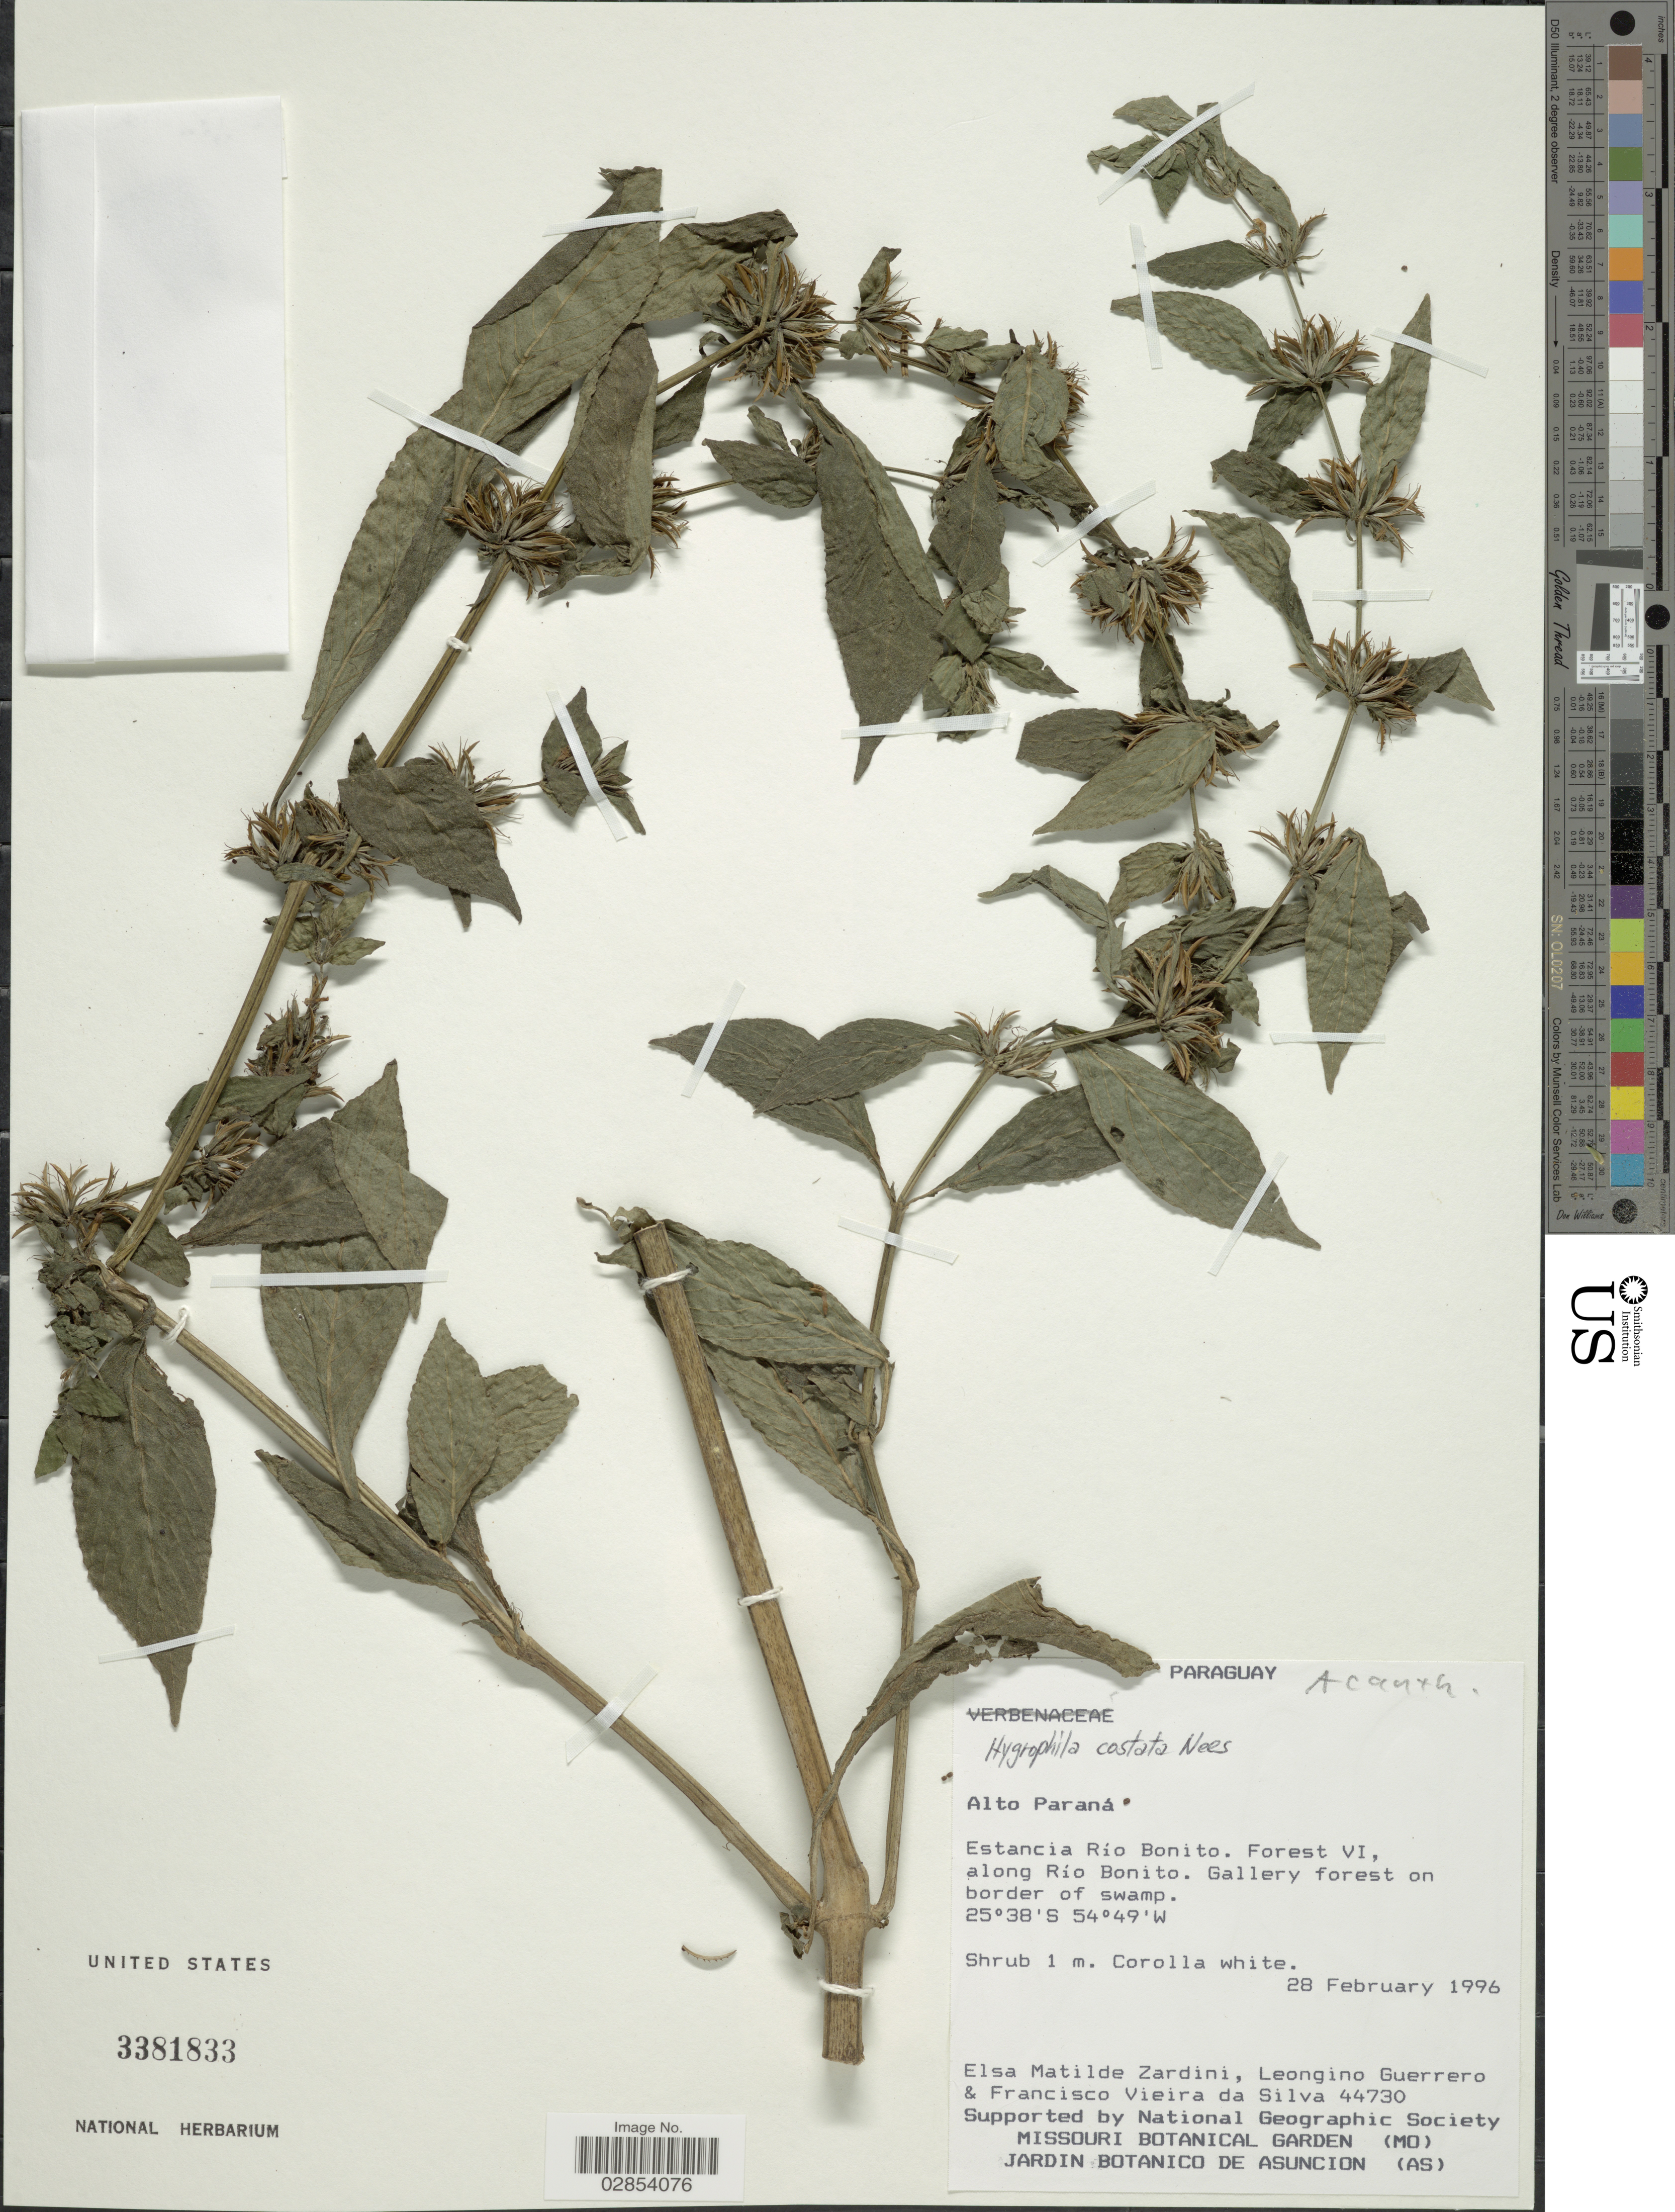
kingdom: Plantae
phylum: Tracheophyta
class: Magnoliopsida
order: Lamiales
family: Acanthaceae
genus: Hygrophila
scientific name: Hygrophila costata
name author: Nees & T. Nees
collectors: E. M. Zardini, L. Guerrero & F. Vieira da Silva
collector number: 44730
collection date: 1996-02-28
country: Paraguay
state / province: Alto Parana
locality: Estancia Río Bonito. Forest VI, along Río Bonito.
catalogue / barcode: US 3381833